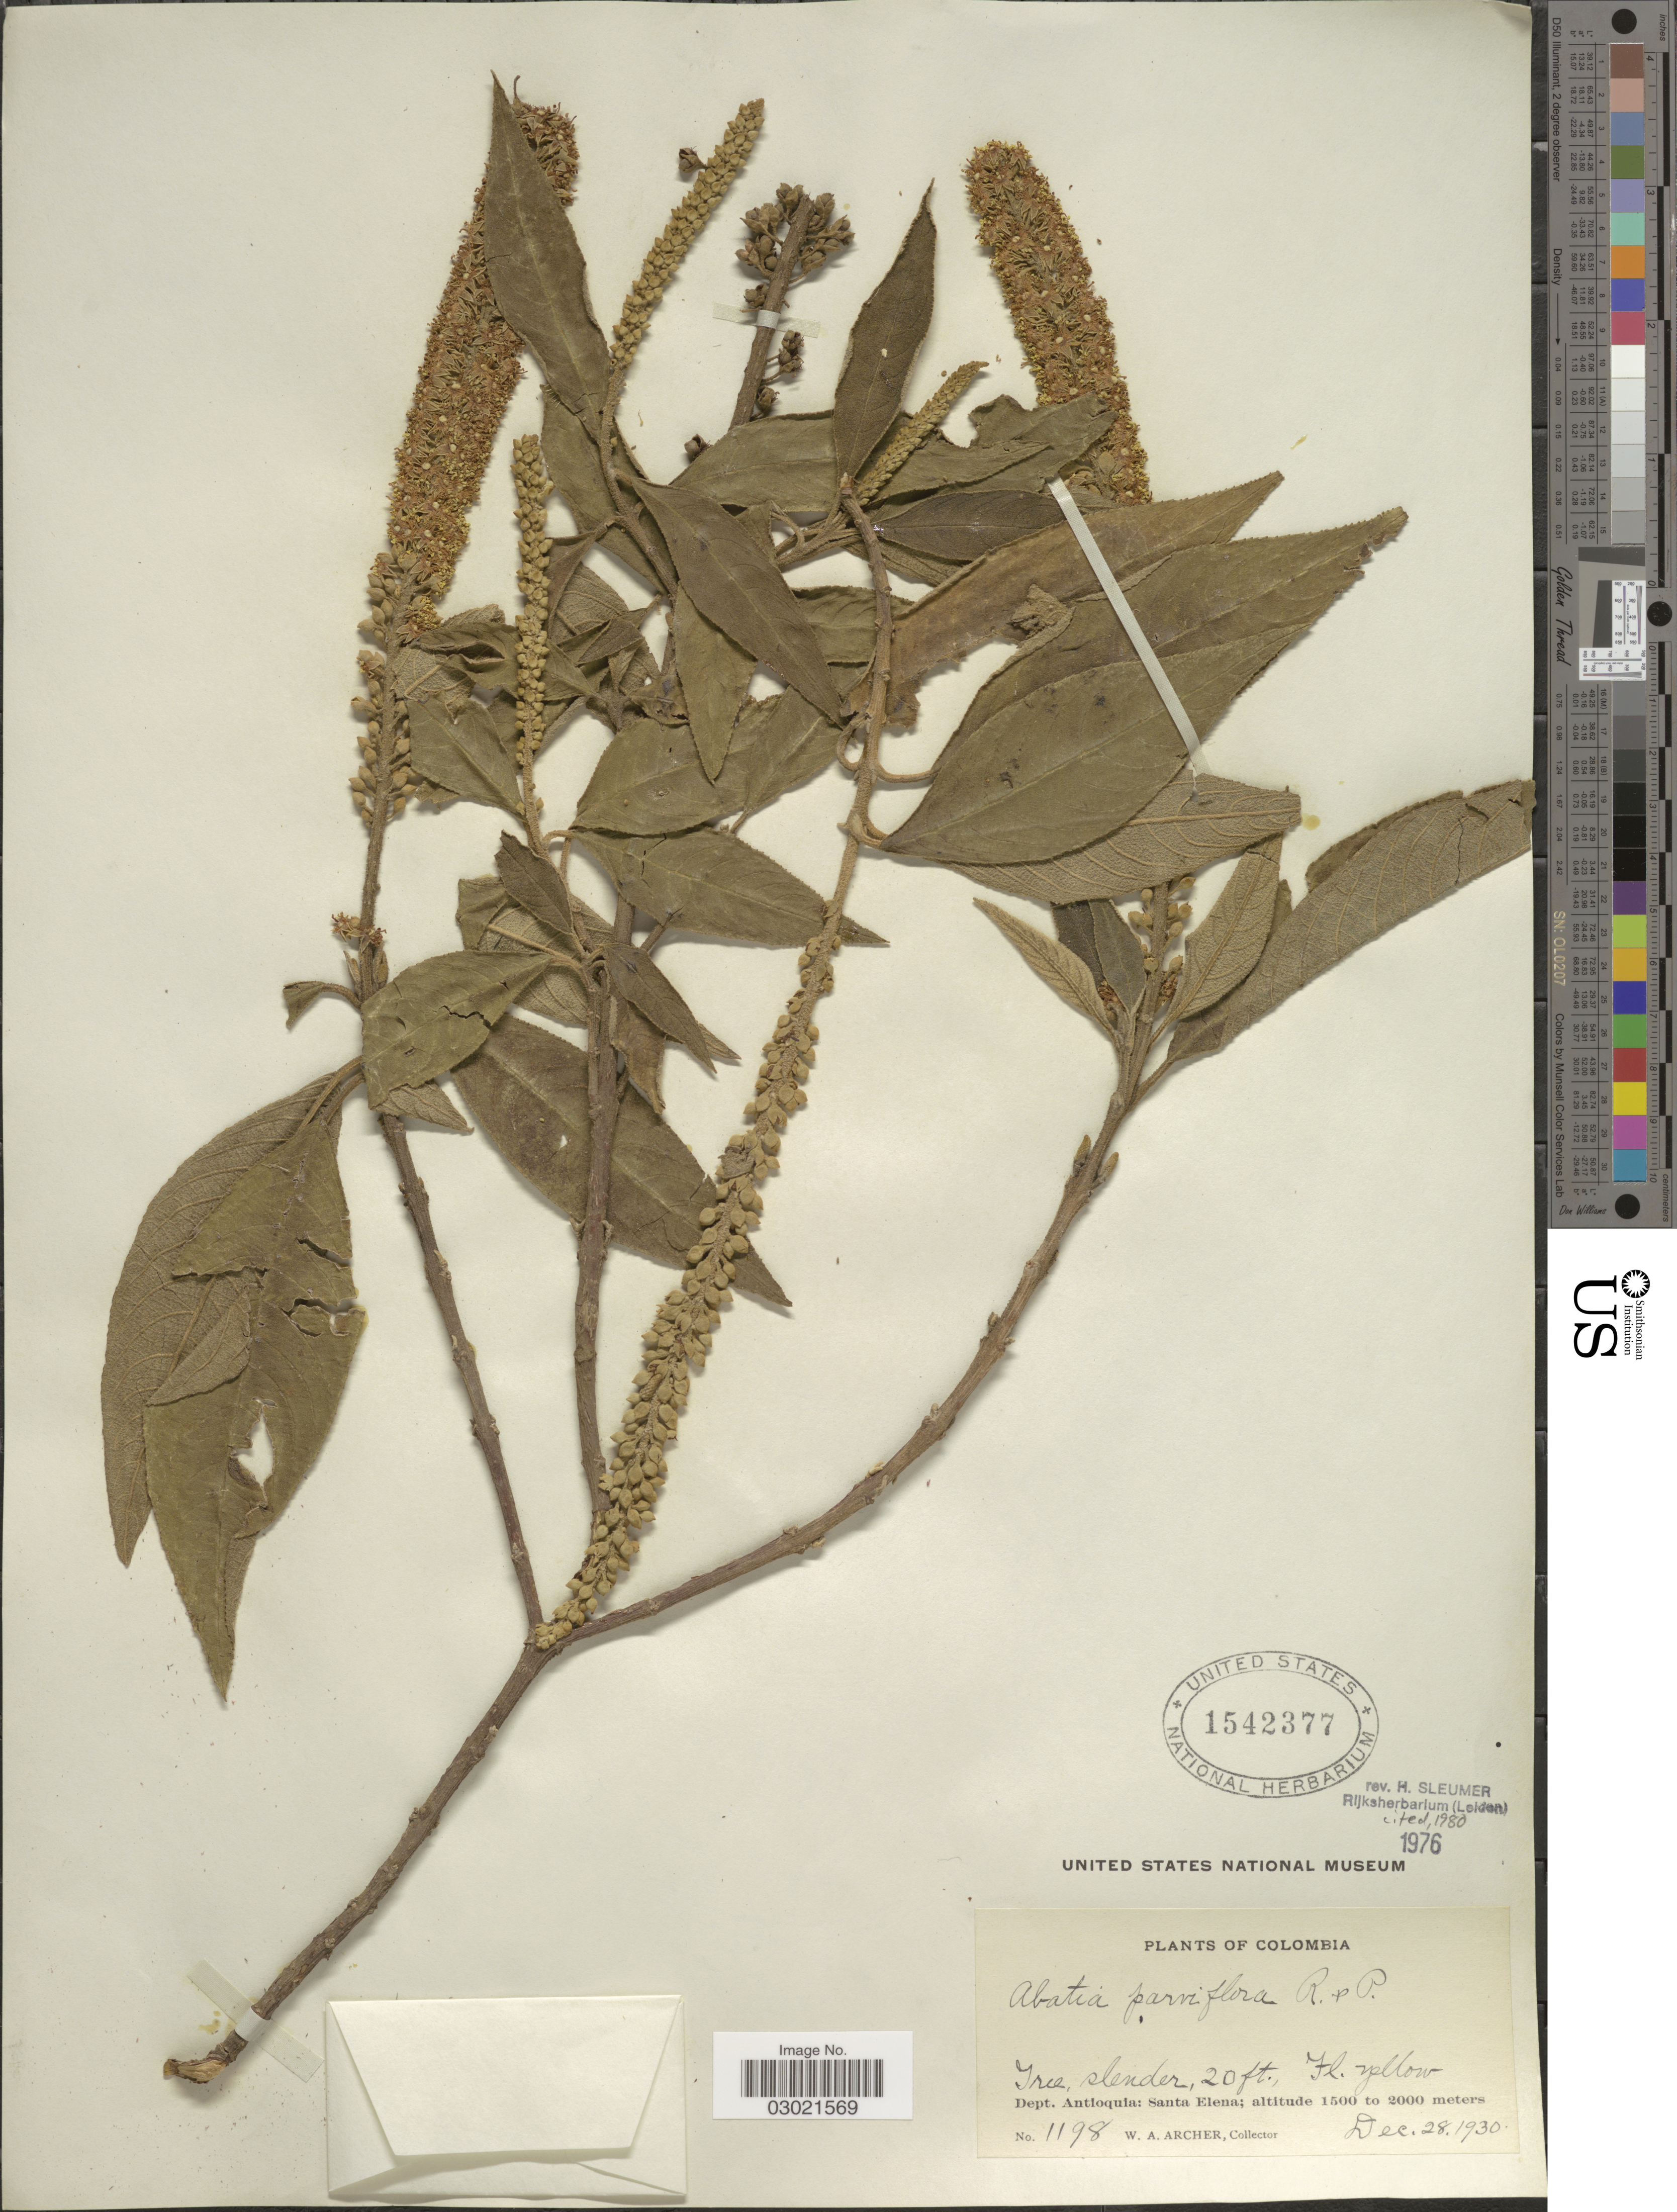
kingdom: Plantae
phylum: Tracheophyta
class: Magnoliopsida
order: Malpighiales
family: Salicaceae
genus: Abatia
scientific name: Abatia parviflora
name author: Ruiz & Pav.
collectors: W. Archer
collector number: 1198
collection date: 1930-12-28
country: Colombia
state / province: Antioquia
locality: Dept. Antioquia: Santa Elena.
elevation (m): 1500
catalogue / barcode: US 1542377